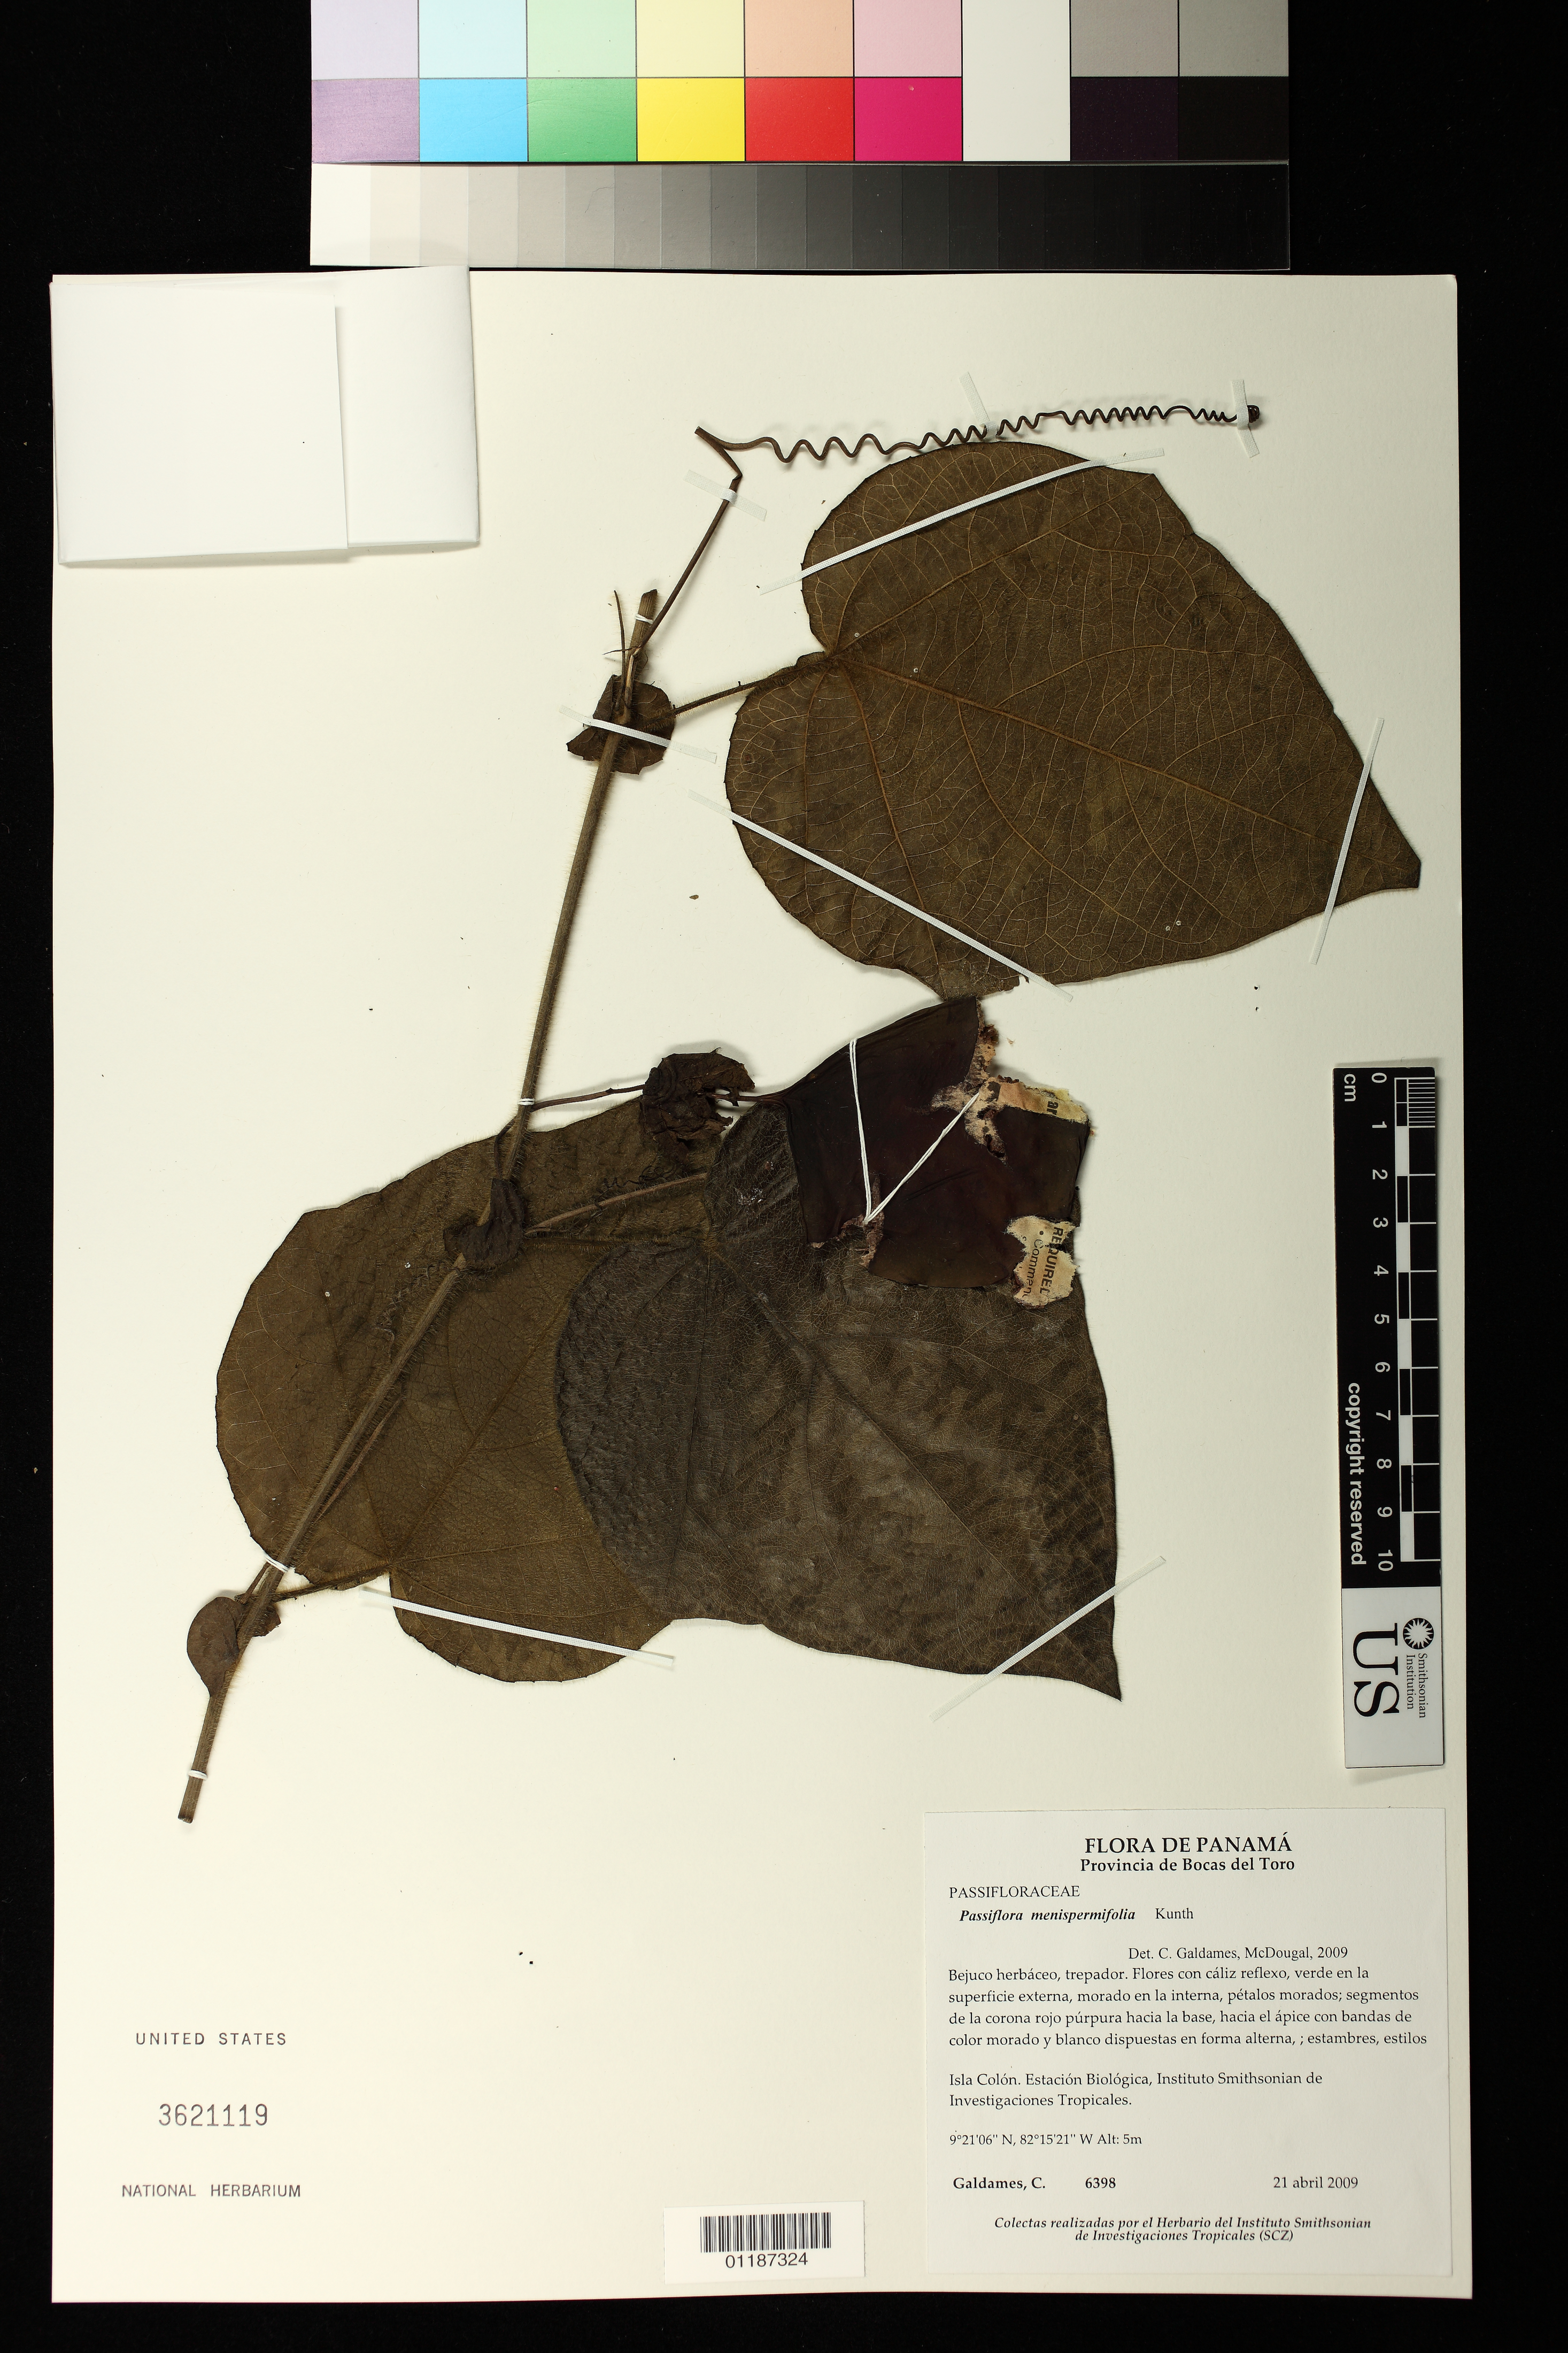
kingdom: Plantae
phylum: Tracheophyta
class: Magnoliopsida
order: Malpighiales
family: Passifloraceae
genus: Passiflora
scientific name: Passiflora menispermifolia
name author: Kunth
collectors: C. Galdames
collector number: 6398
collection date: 2009-04-21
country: Panama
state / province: Bocas del Toro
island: Colón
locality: Isla Colón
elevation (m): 5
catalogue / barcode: US 3621119